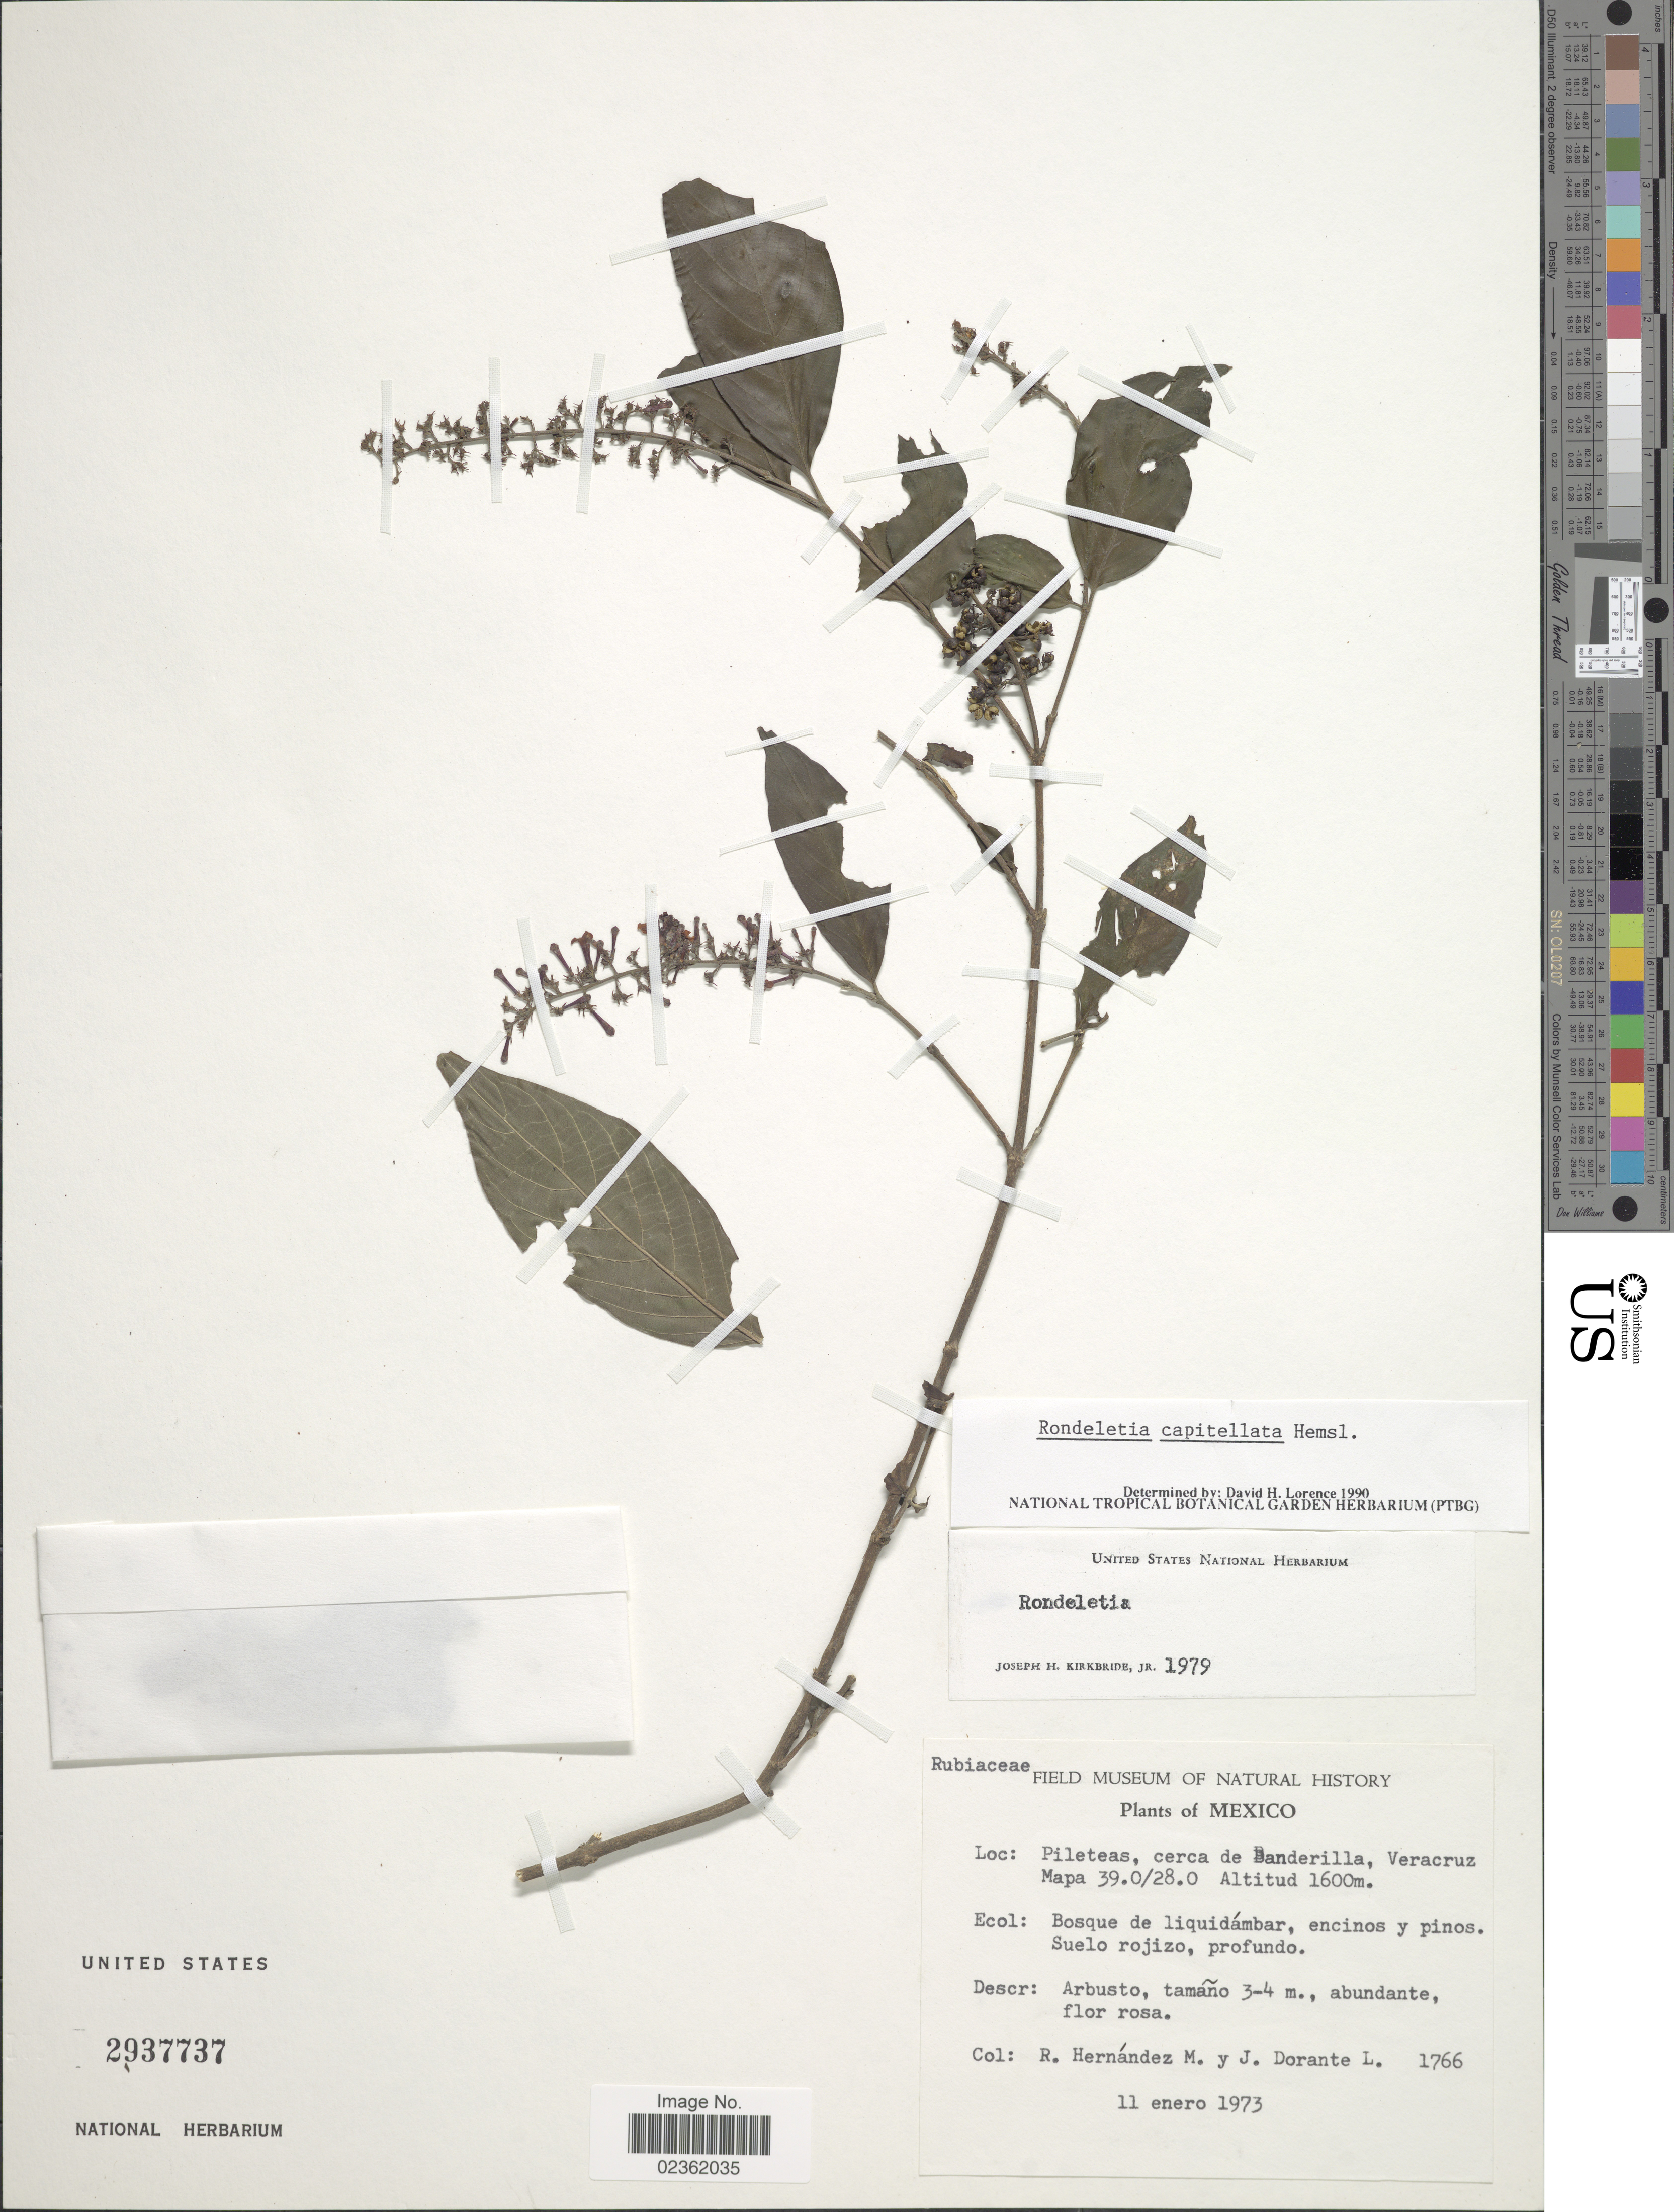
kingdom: Plantae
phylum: Tracheophyta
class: Magnoliopsida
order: Gentianales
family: Rubiaceae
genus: Rondeletia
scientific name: Rondeletia capitellata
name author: Hemsl.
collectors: R. Hernández M. & J. Dorante L.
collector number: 1766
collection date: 1973-01-11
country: Mexico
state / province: Veracruz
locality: Piletas, cerca de Banderilla, Veracruz Mapa 39.0/28.0, Bosque liquidambar, encinos y pinos, Suelo rojizo, profundo.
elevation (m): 1600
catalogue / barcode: US 2937737